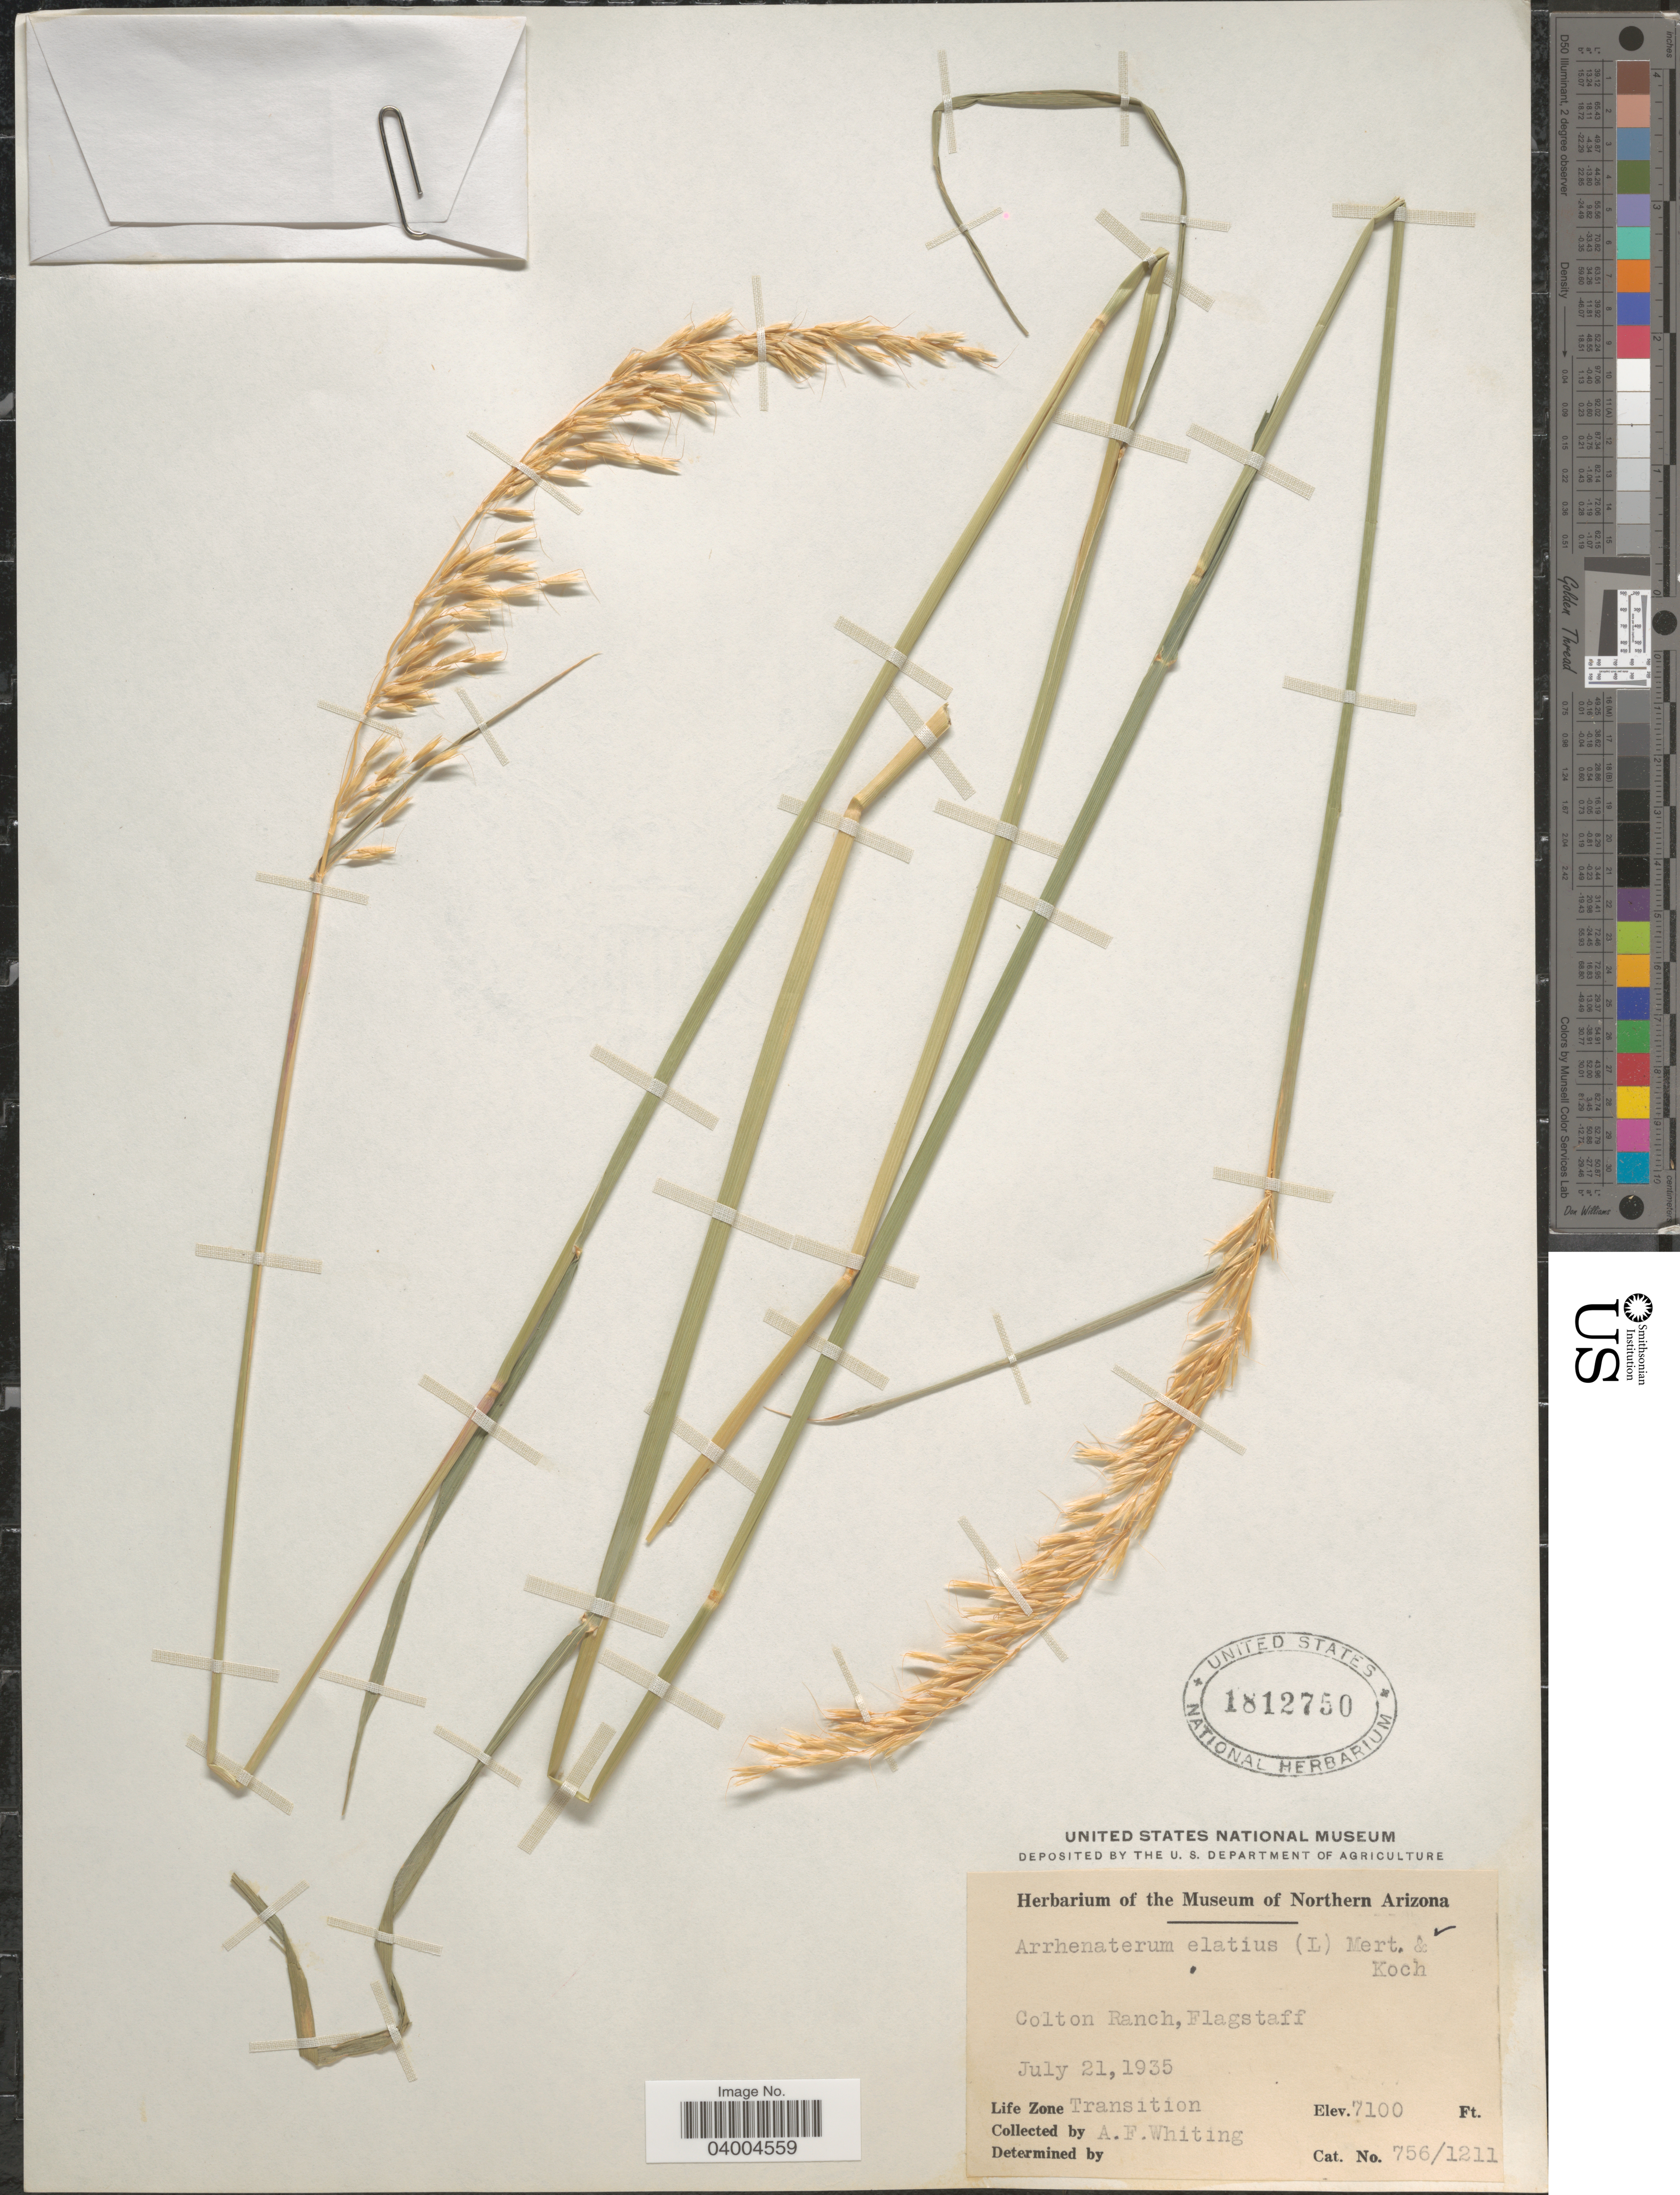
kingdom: Plantae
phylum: Tracheophyta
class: Liliopsida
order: Poales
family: Poaceae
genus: Arrhenatherum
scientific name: Arrhenatherum elatius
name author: (L.) J. Presl & C. Presl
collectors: A. F. Whiting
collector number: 756/1211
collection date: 1935-07-21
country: United States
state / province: Arizona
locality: Colton Ranch, Flagstaff. Life Zone Transition.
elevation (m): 2164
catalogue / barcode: US 1812750